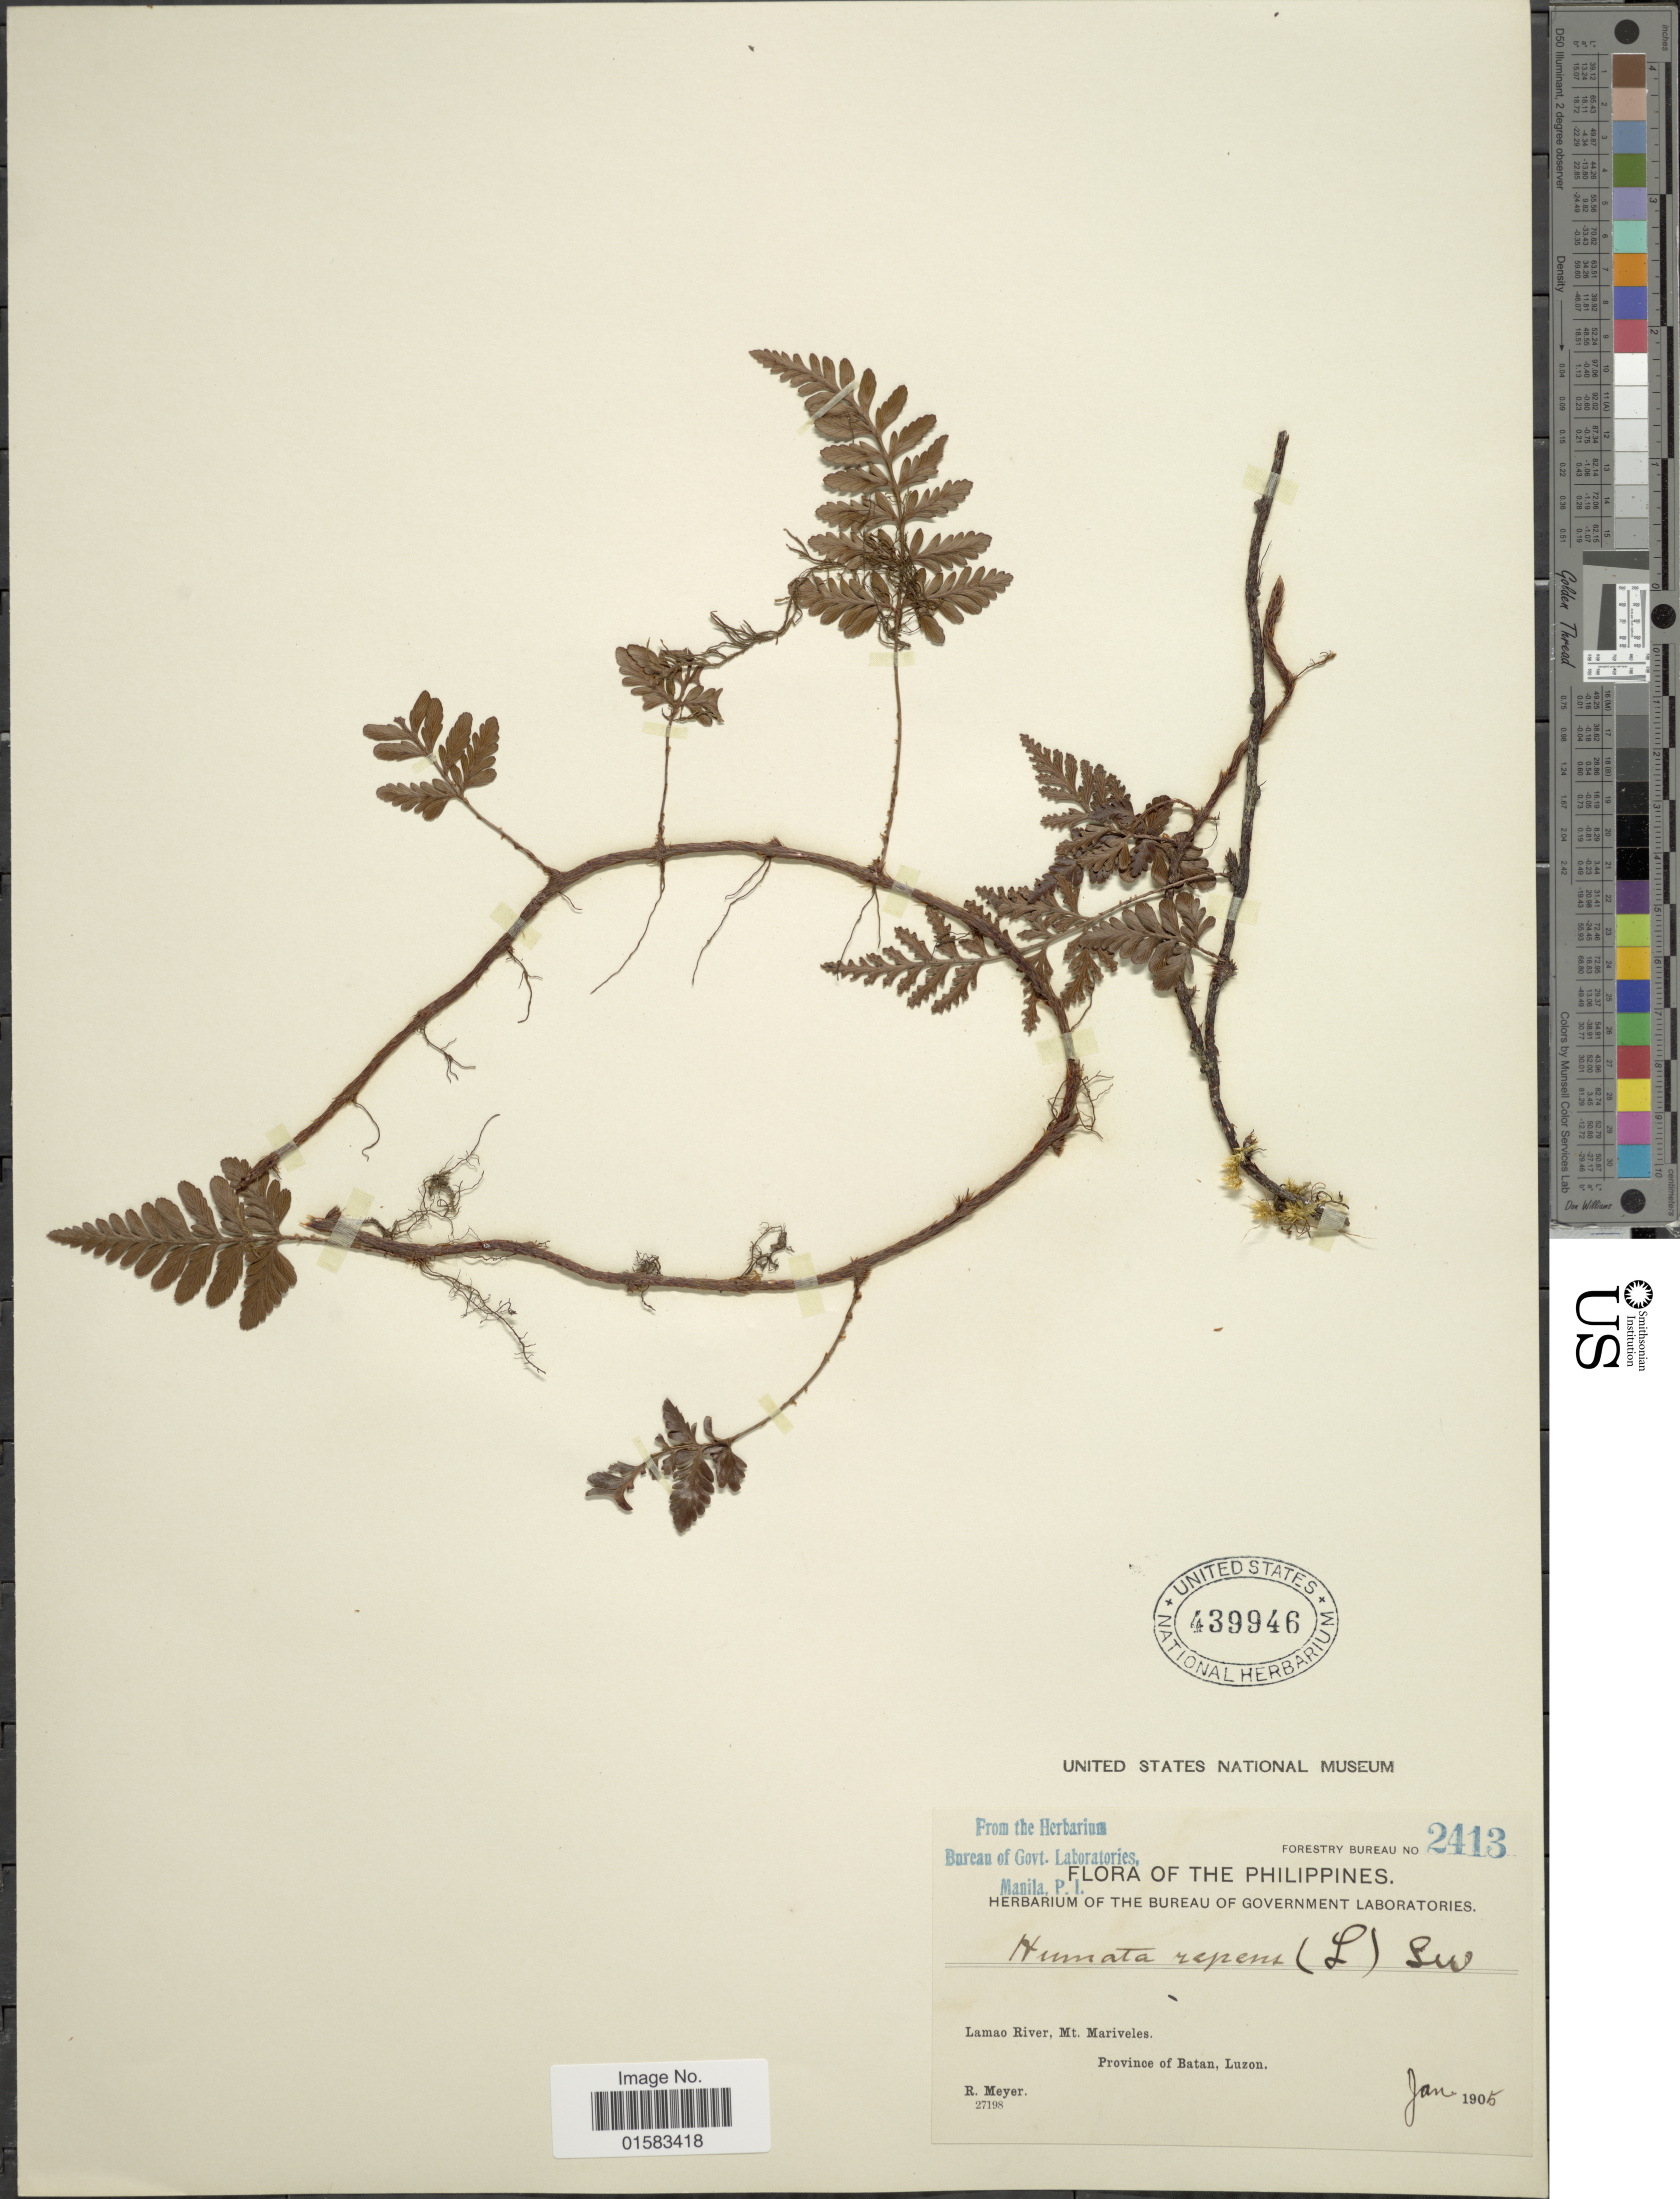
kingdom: Plantae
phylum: Tracheophyta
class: Polypodiopsida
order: Polypodiales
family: Davalliaceae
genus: Davallia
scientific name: Davallia repens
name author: (L. f.) Kuhn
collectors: R. Meyer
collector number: Forestry Bureau 2413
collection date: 1905-01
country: Philippines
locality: Lamao River, Mt. Mariveles, Province of Bataan, Luzon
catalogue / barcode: US 439946